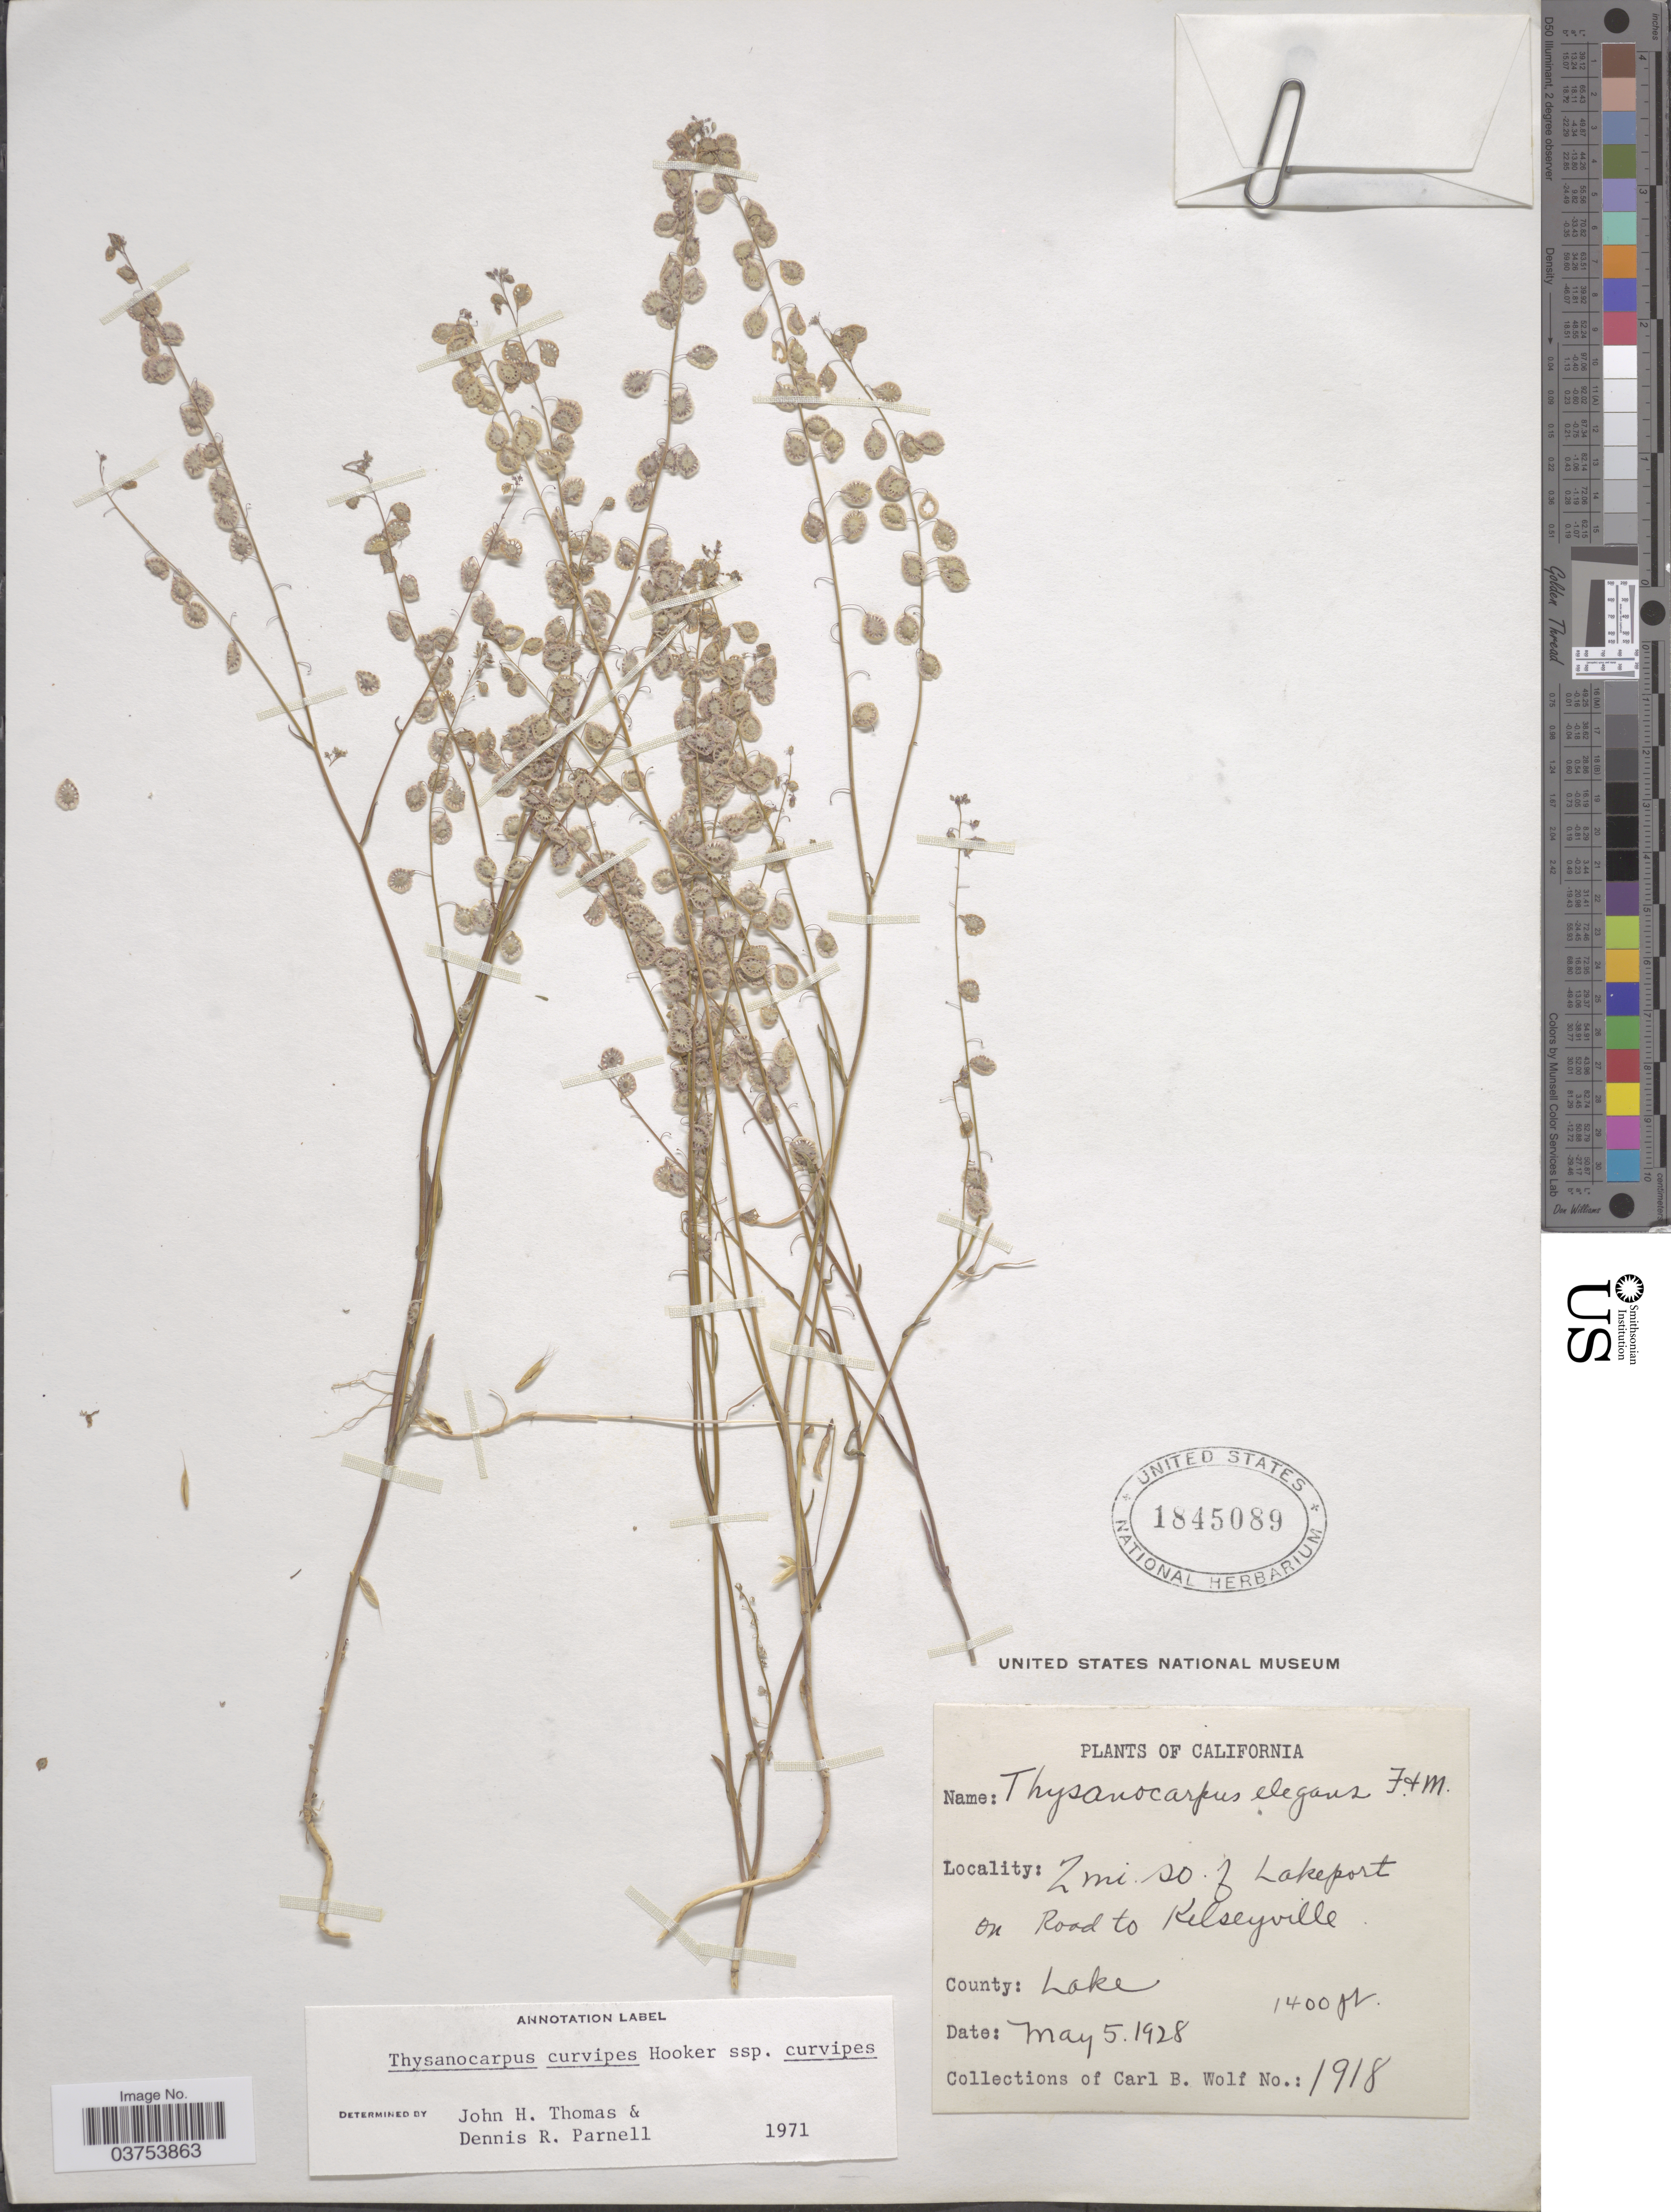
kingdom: Plantae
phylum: Tracheophyta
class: Magnoliopsida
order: Brassicales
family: Brassicaceae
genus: Thysanocarpus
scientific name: Thysanocarpus curvipes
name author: Hook.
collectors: C. B. Wolf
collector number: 1918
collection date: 1928-05-05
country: United States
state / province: California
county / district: Lake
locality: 2 mi. so. of Lakeport on Road to Kelseyville. County: Lake.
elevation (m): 427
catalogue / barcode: US 1845089